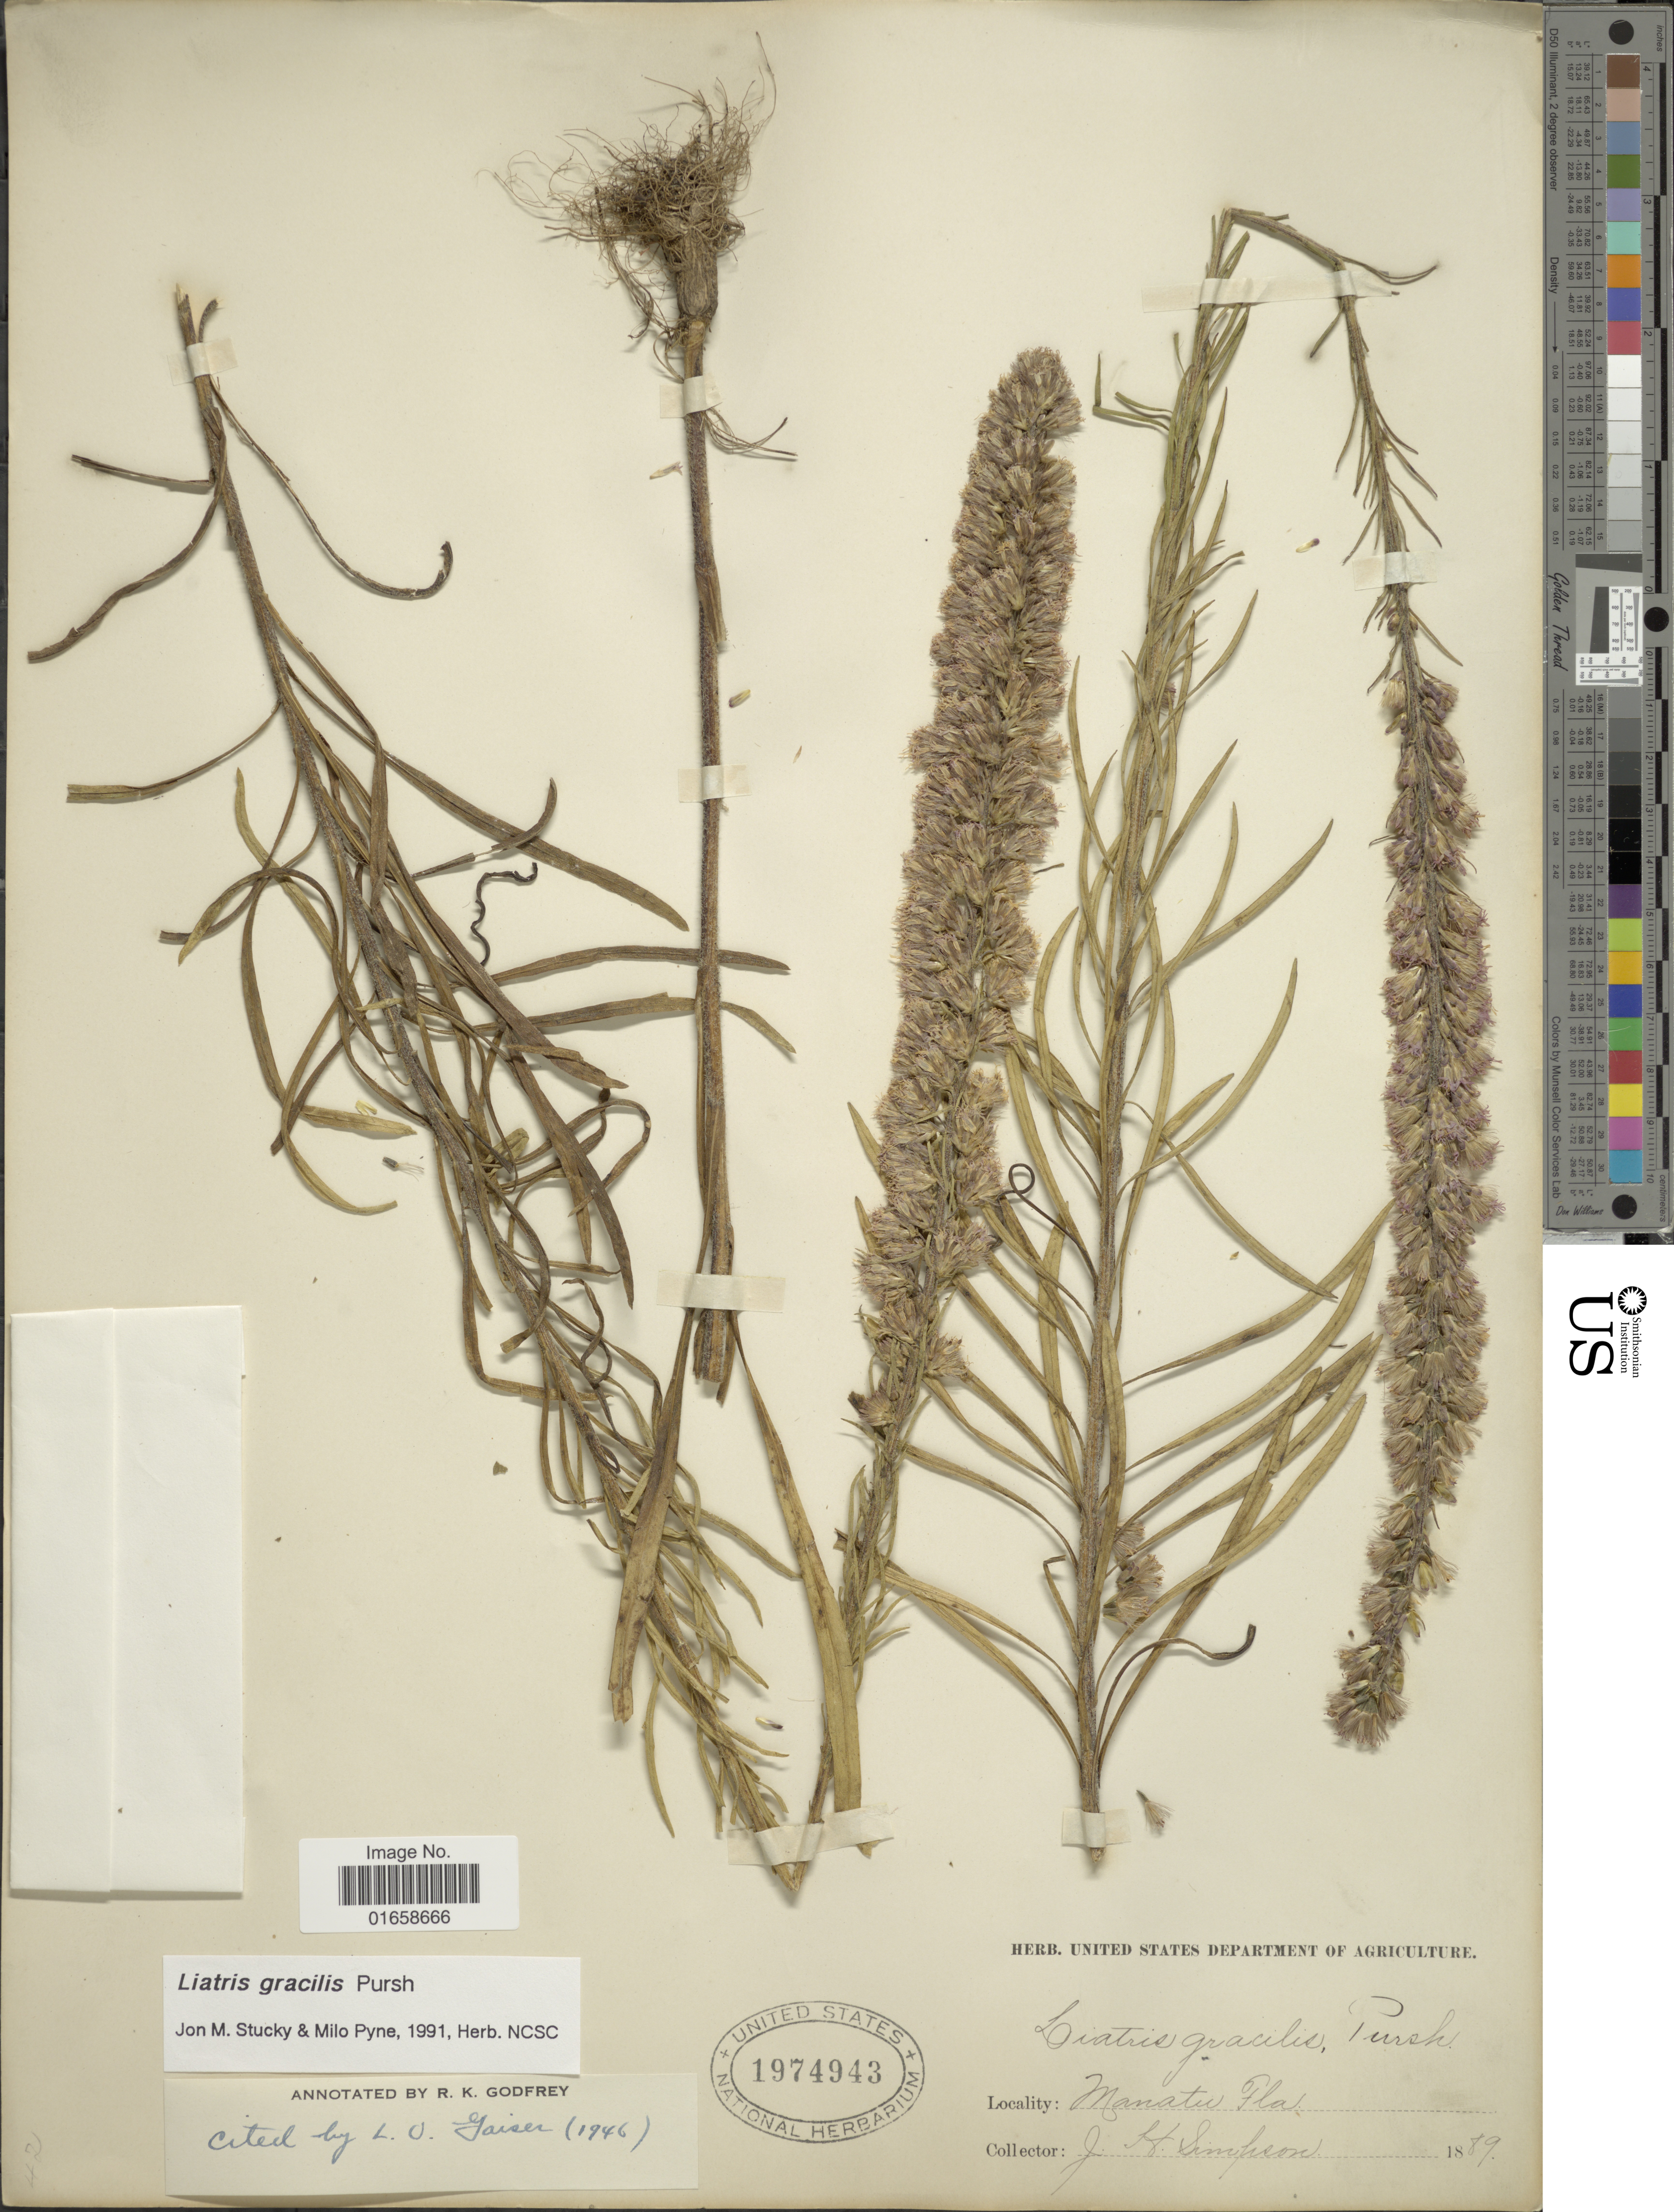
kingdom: Plantae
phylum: Tracheophyta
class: Magnoliopsida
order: Asterales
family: Asteraceae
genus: Liatris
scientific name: Liatris gracilis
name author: Pursh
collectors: J. H. Simpson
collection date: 1889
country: United States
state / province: Florida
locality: Manatee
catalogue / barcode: US 1974943